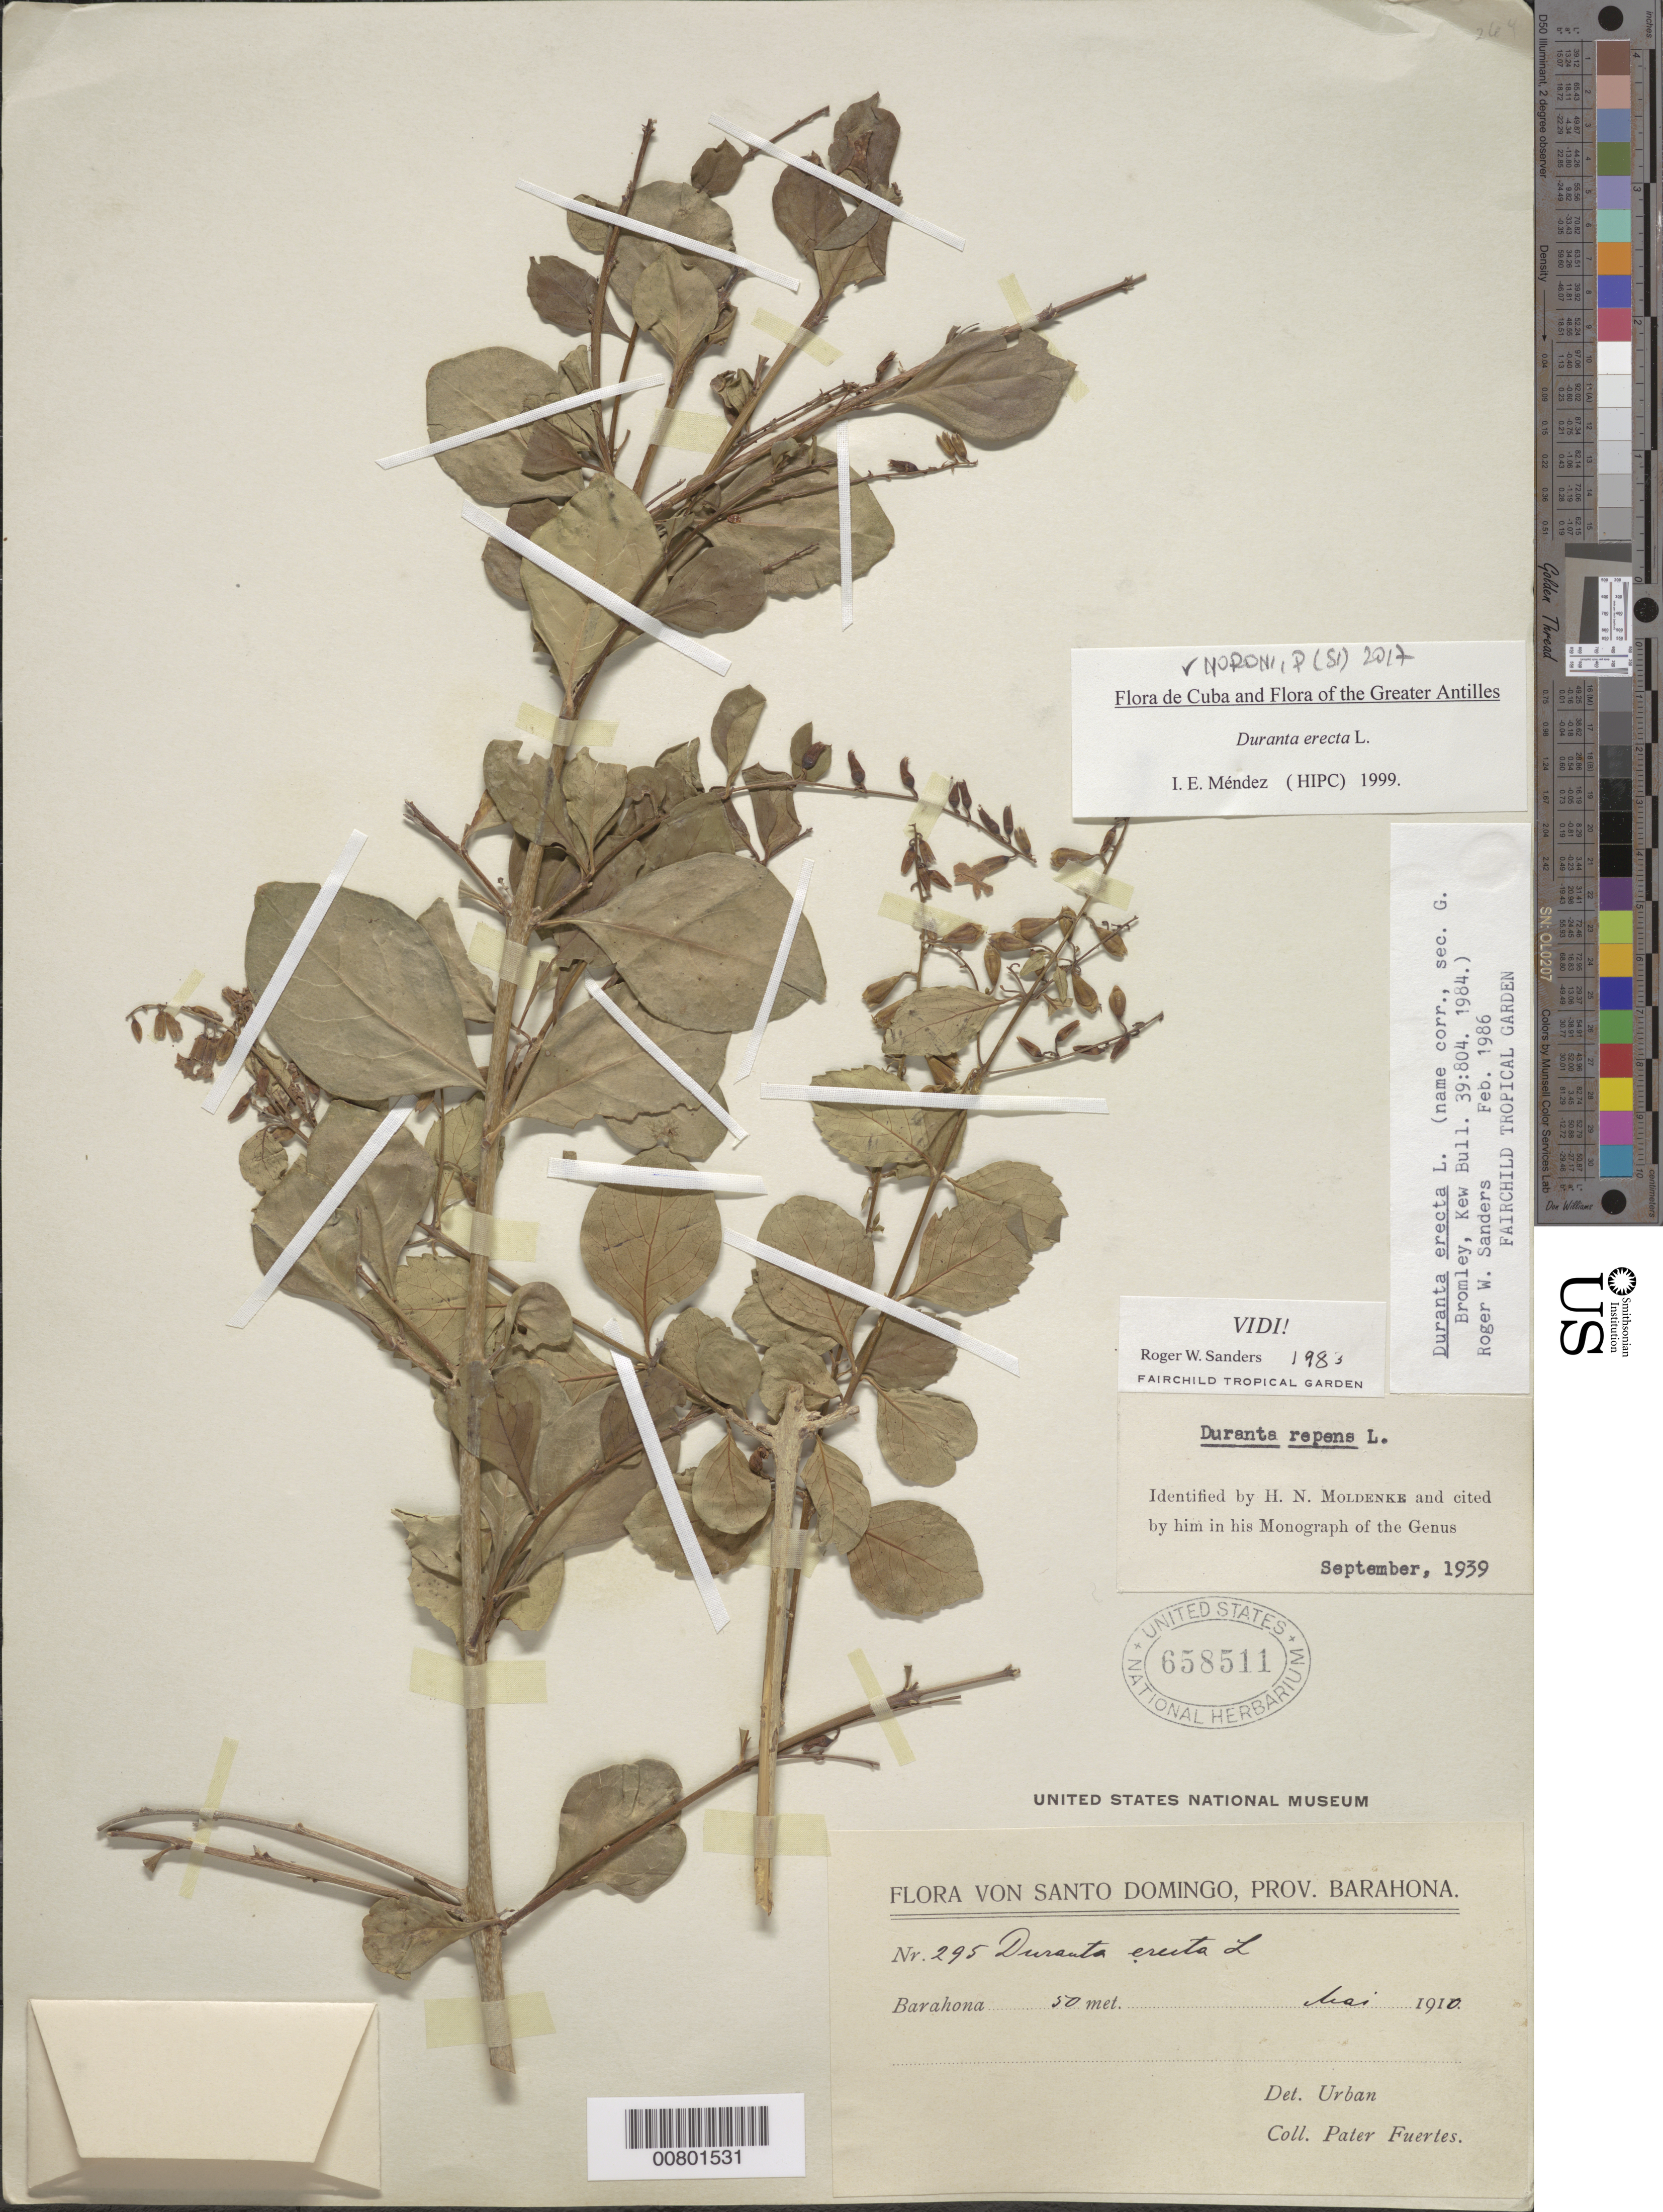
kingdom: Plantae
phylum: Tracheophyta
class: Magnoliopsida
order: Lamiales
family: Verbenaceae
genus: Duranta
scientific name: Duranta erecta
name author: L.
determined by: Méndez, Isidro E., (HIPC)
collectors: M. D. Fuertes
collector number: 295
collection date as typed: May 1910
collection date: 1910-05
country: Dominican Republic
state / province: Barahona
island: Hispaniola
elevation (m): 50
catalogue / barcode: US 658511